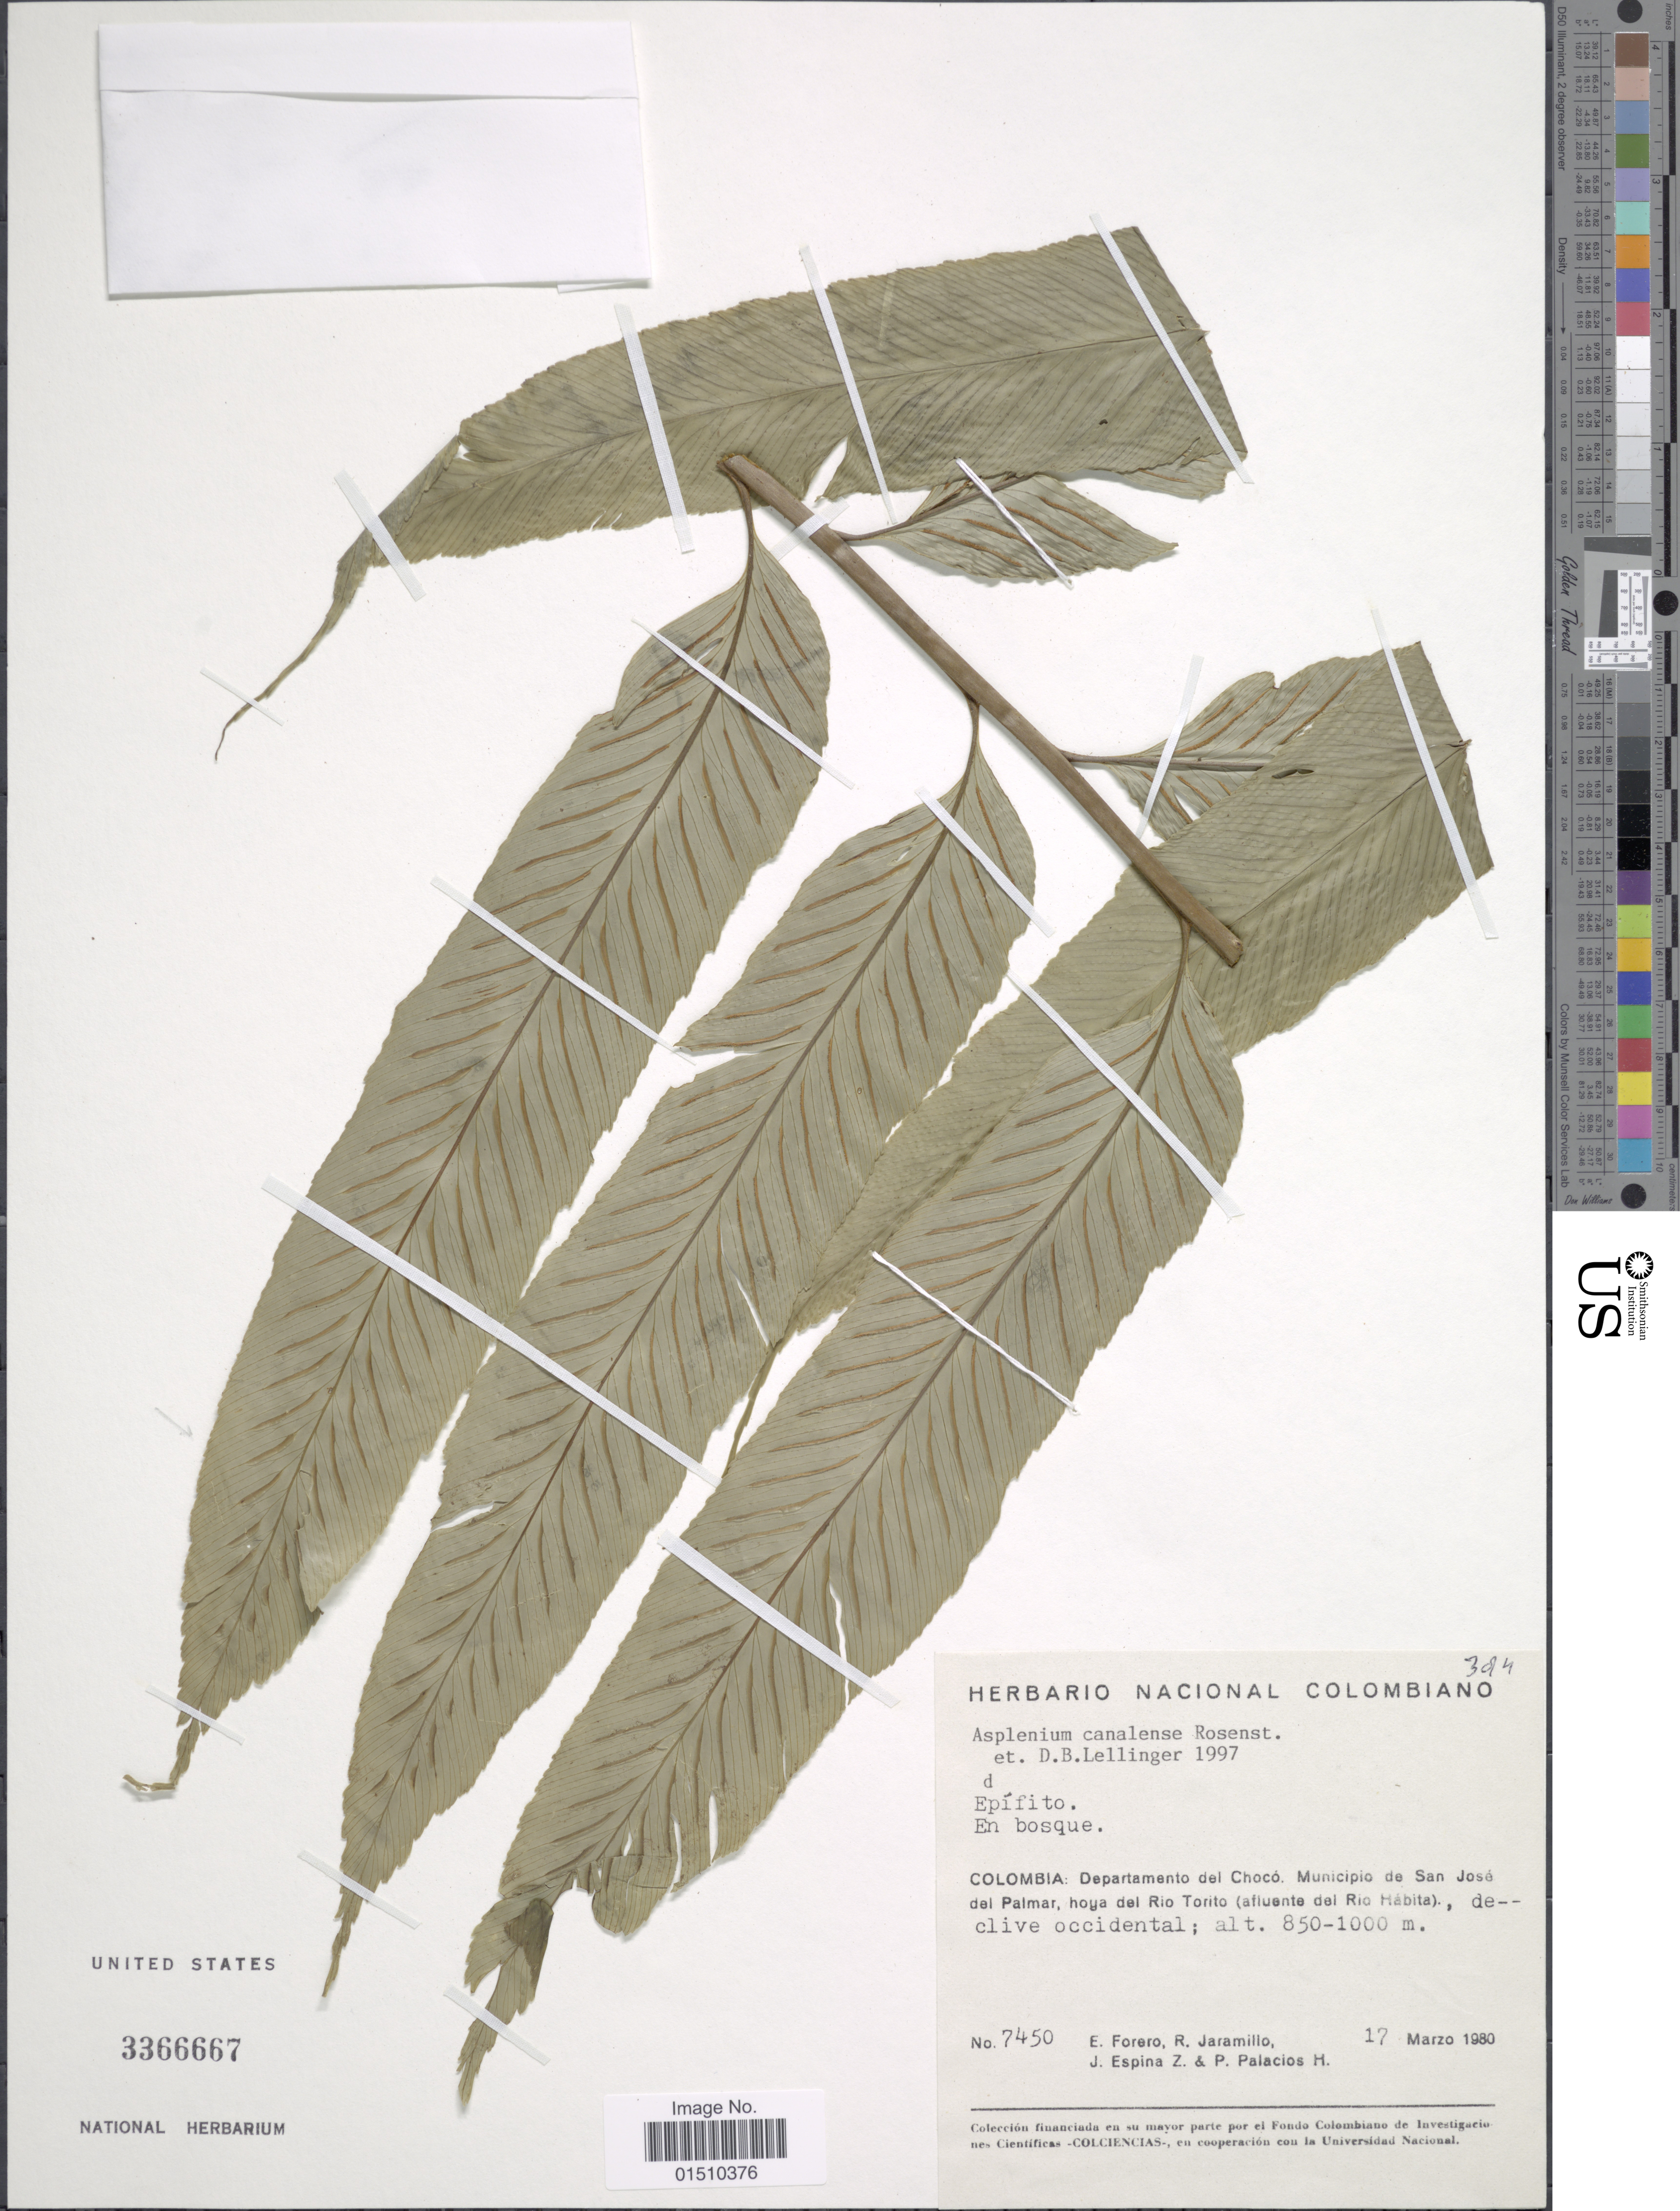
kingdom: Plantae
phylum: Tracheophyta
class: Polypodiopsida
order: Polypodiales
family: Aspleniaceae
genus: Asplenium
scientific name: Asplenium canelense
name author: Rosenst.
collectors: E. Forero, R. Jaramillo M., J. Espina Z. & P. Palacios H.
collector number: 7450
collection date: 1980-03-17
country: Colombia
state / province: Chocó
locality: Colombia, Departamento del Choco. Municipio de San Jose del Palmar, hoya del Rio Torito (afluente del Rio Habita), declive occidental.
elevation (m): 850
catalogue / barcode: US 3366667